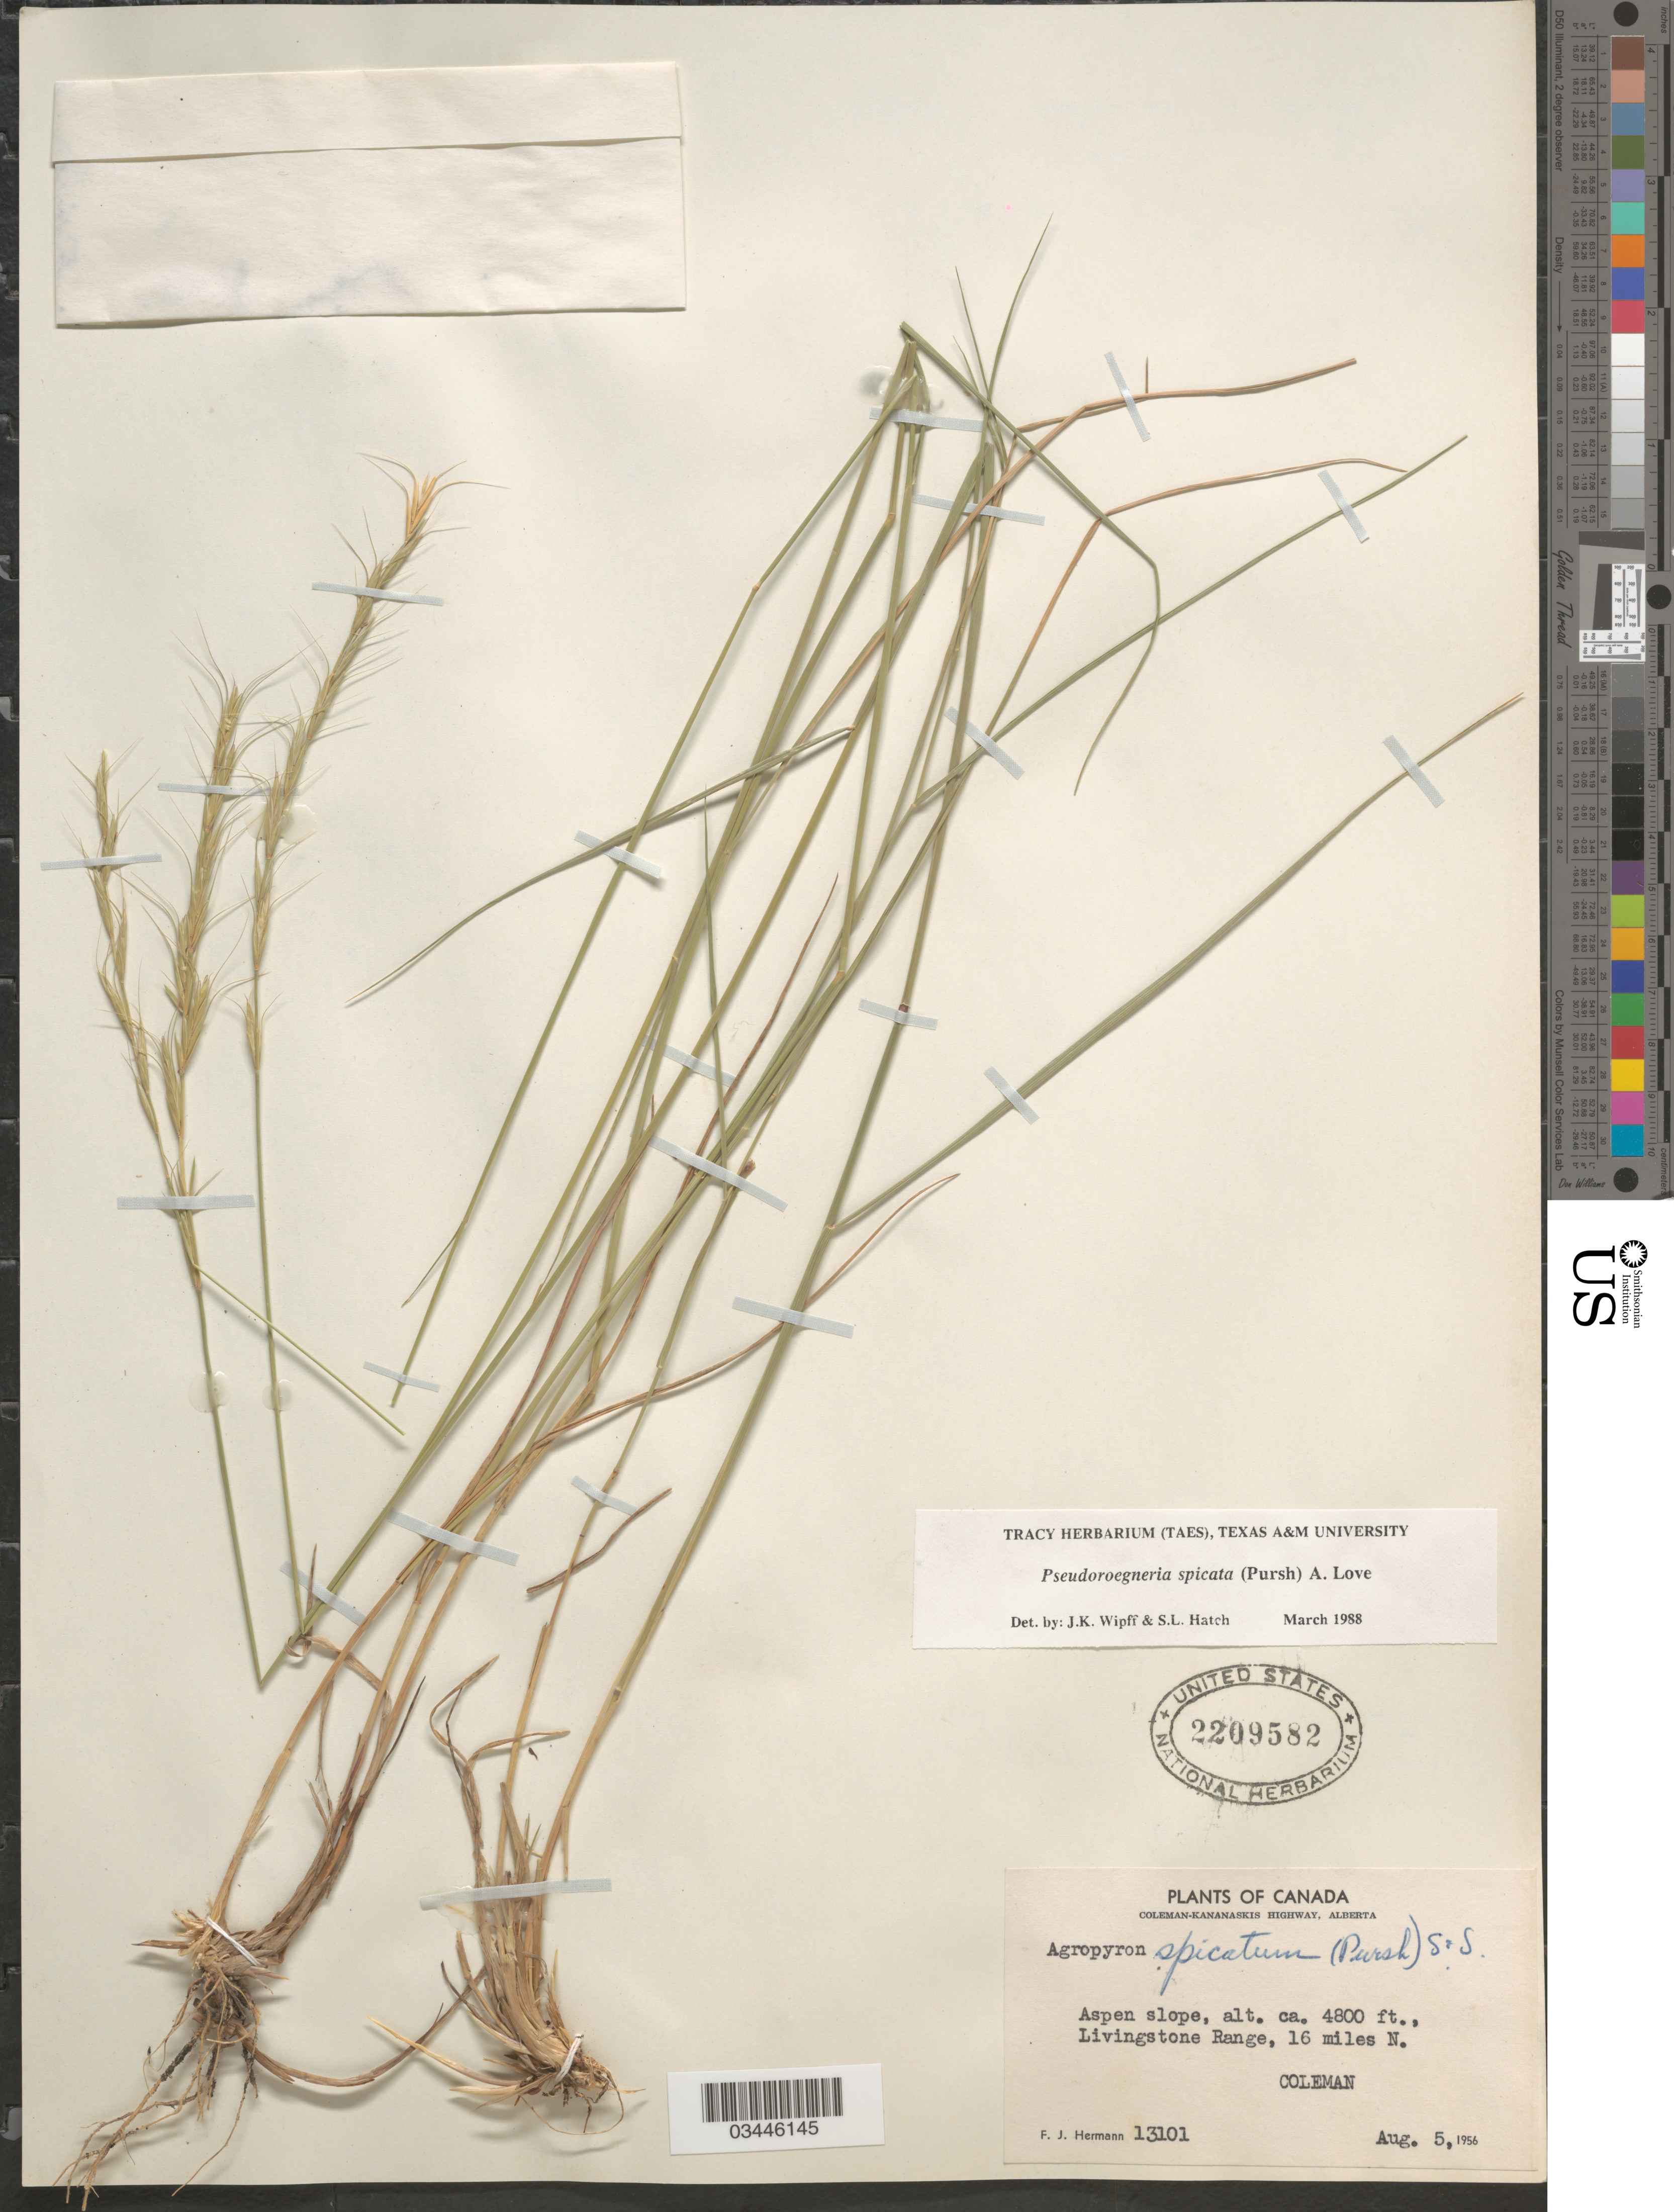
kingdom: Plantae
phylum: Tracheophyta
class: Liliopsida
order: Poales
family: Poaceae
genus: Pseudoroegneria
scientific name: Pseudoroegneria spicata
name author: (Pursh) Á. Löve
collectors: F. J. Hermann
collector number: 13101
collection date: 1956-08-05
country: Canada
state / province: Alberta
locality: Coleman-Kananaskis Highway. Aspen slope, Livingstone Range, 16 miles N. Coleman.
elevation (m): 1463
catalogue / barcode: US 2209582